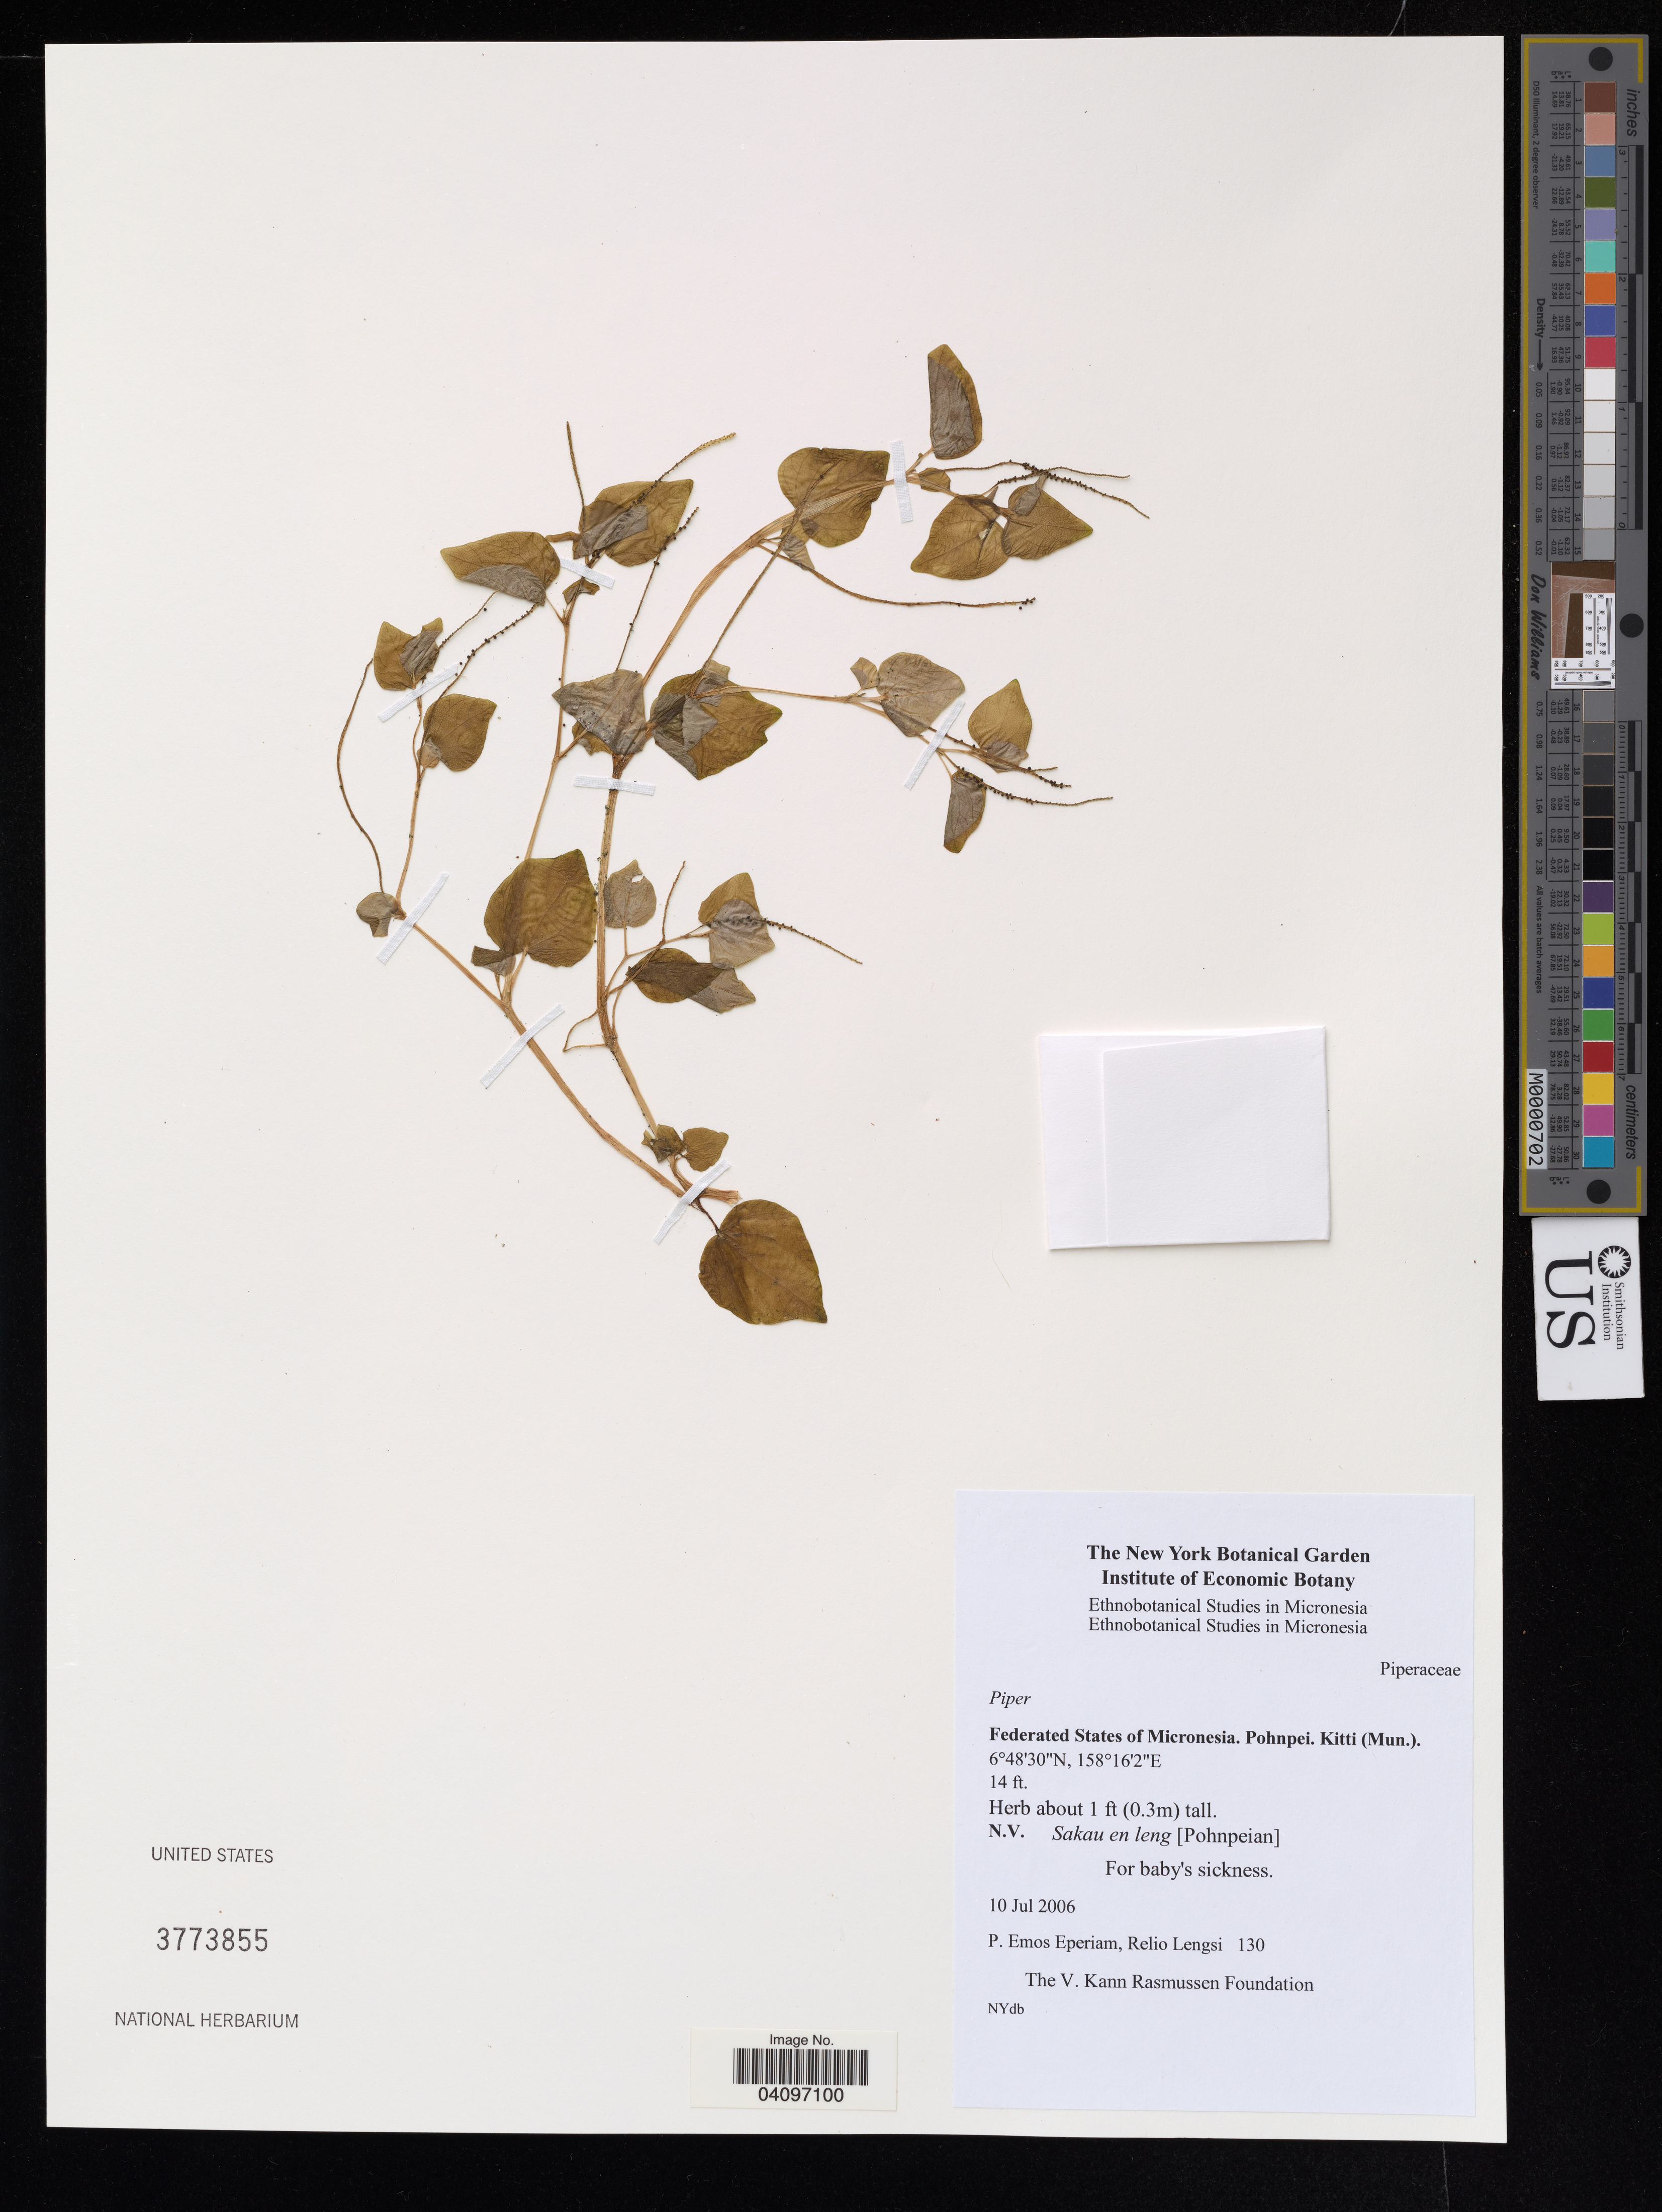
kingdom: Plantae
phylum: Tracheophyta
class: Magnoliopsida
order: Piperales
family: Piperaceae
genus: Piper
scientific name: Piper sp.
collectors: P. Eperiam & R. Lengsi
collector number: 130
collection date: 2006-07-10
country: Micronesia, Federated States of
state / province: Pohnpei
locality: Kitti (Mun.).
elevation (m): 4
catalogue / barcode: US 3773855